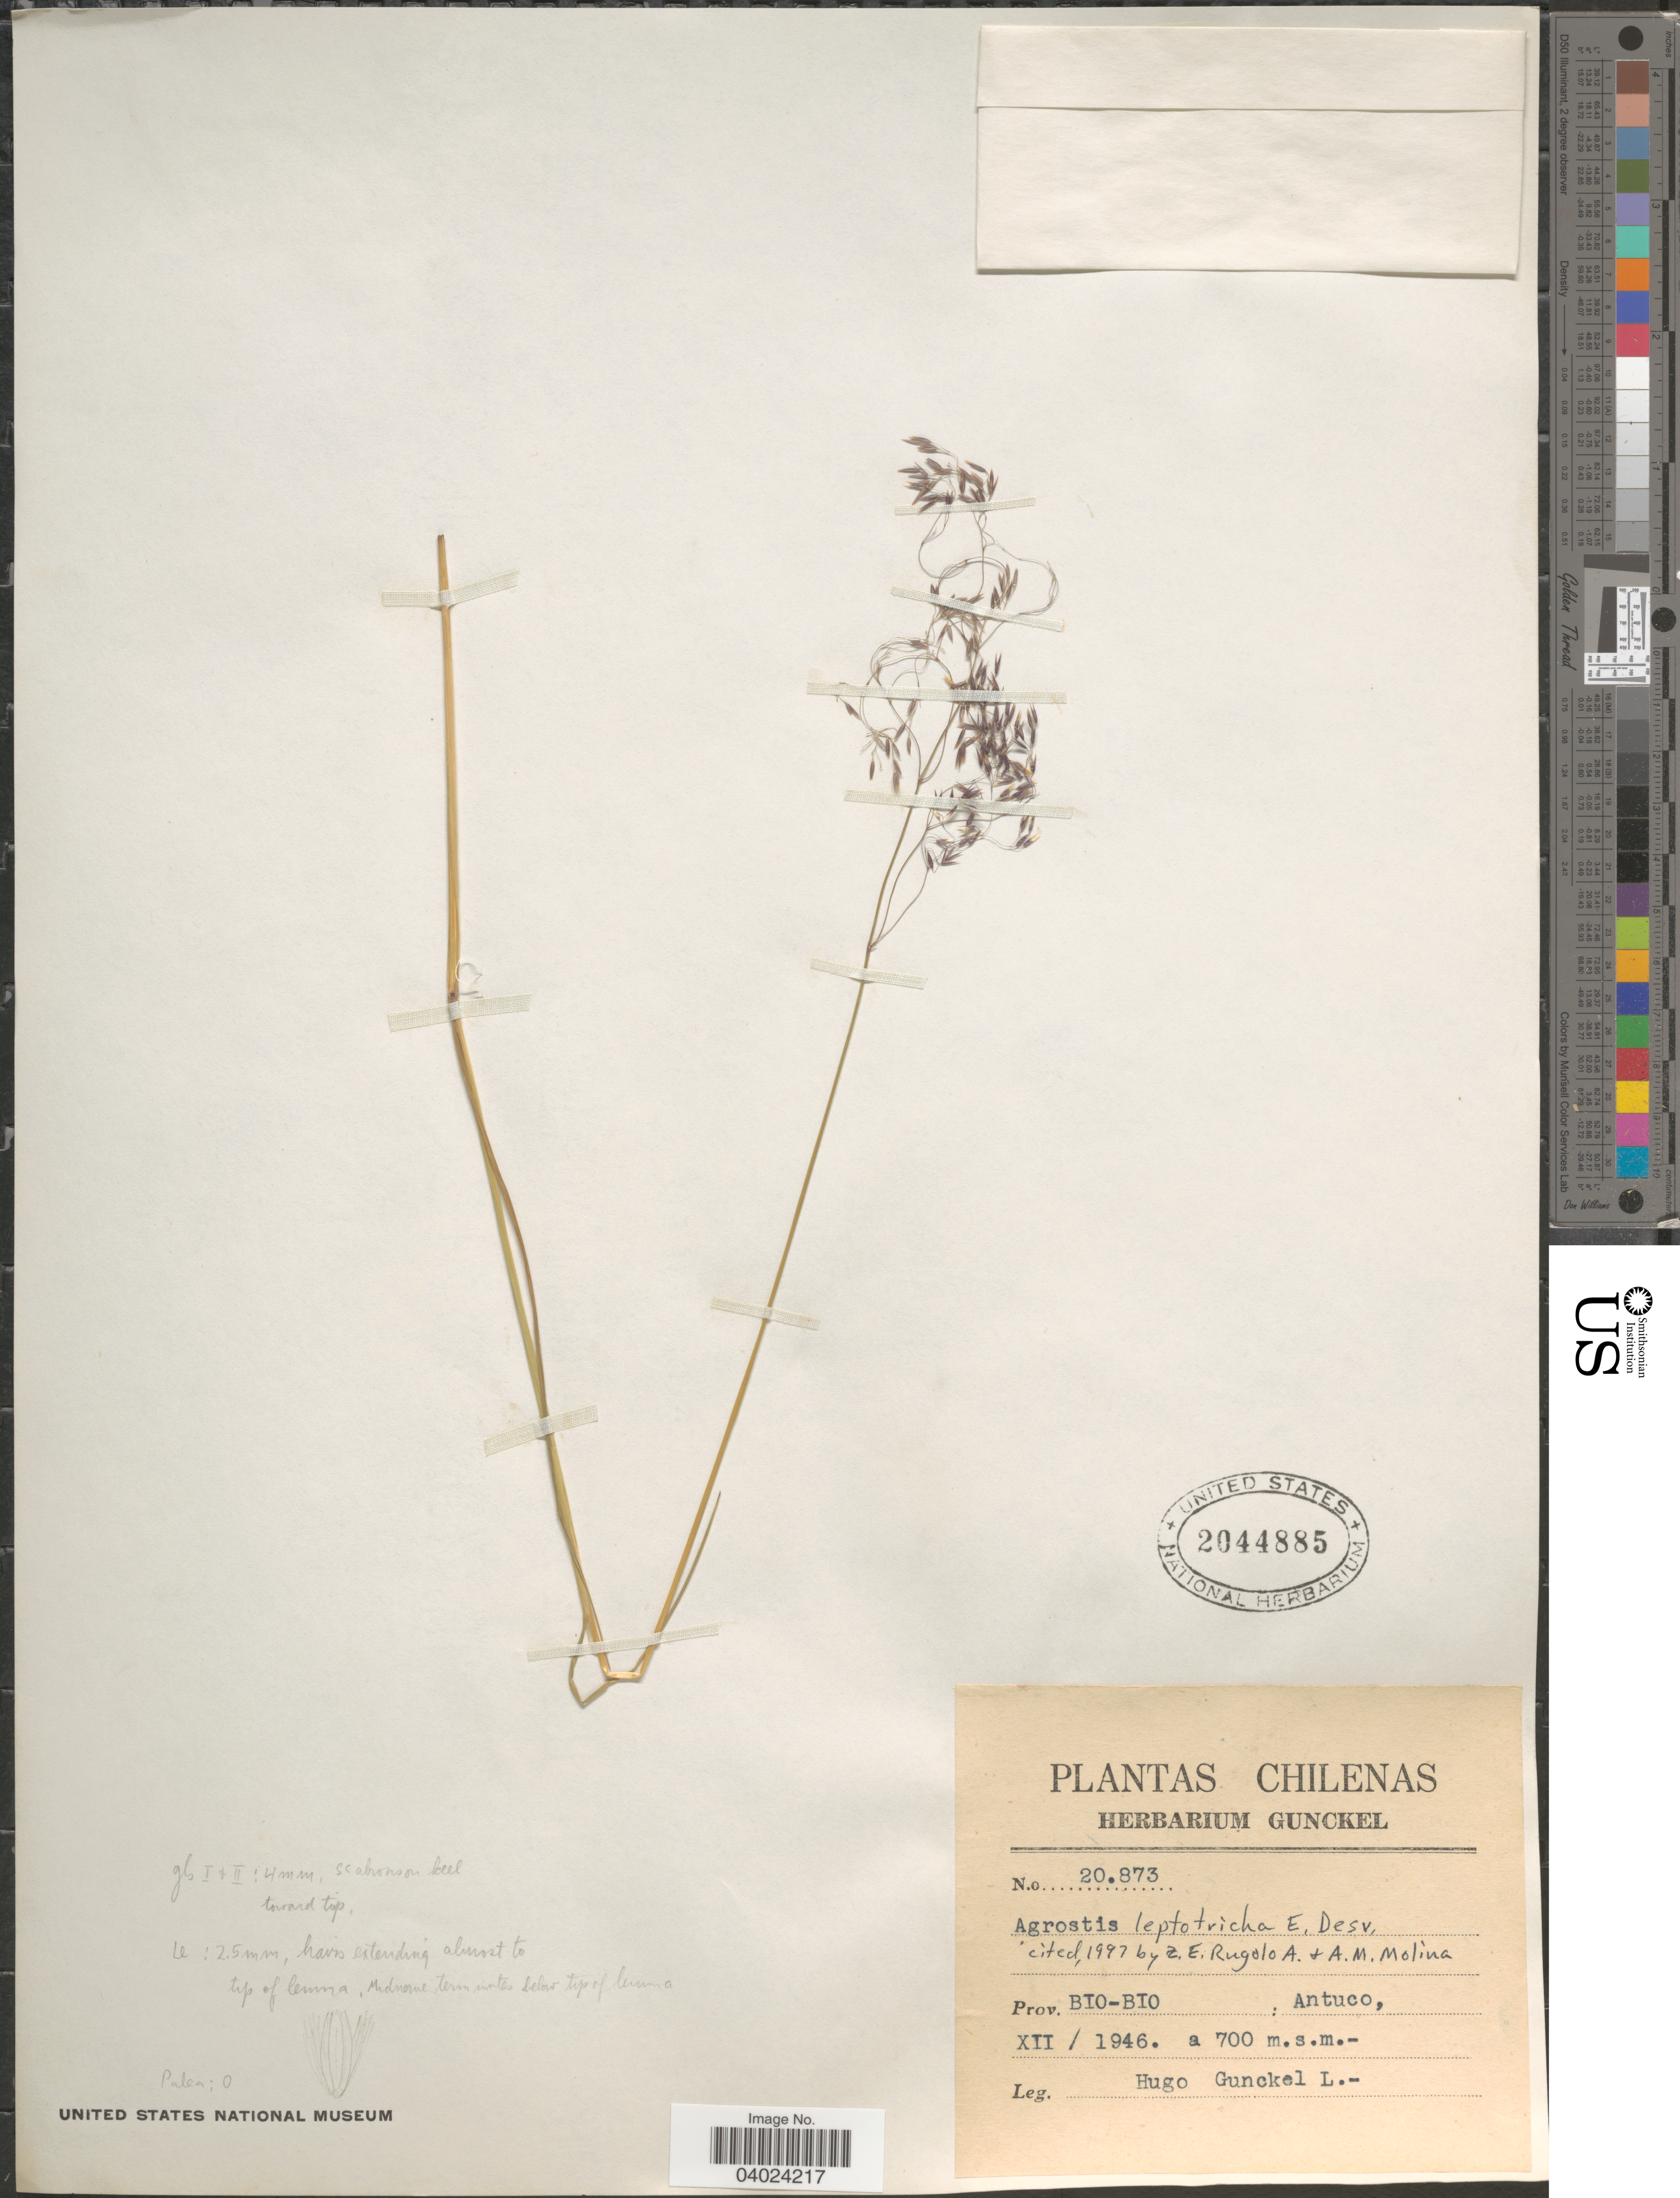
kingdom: Plantae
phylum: Tracheophyta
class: Liliopsida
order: Poales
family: Poaceae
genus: Agrostis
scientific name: Agrostis leptotricha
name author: É. Desv.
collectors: H. Gunckel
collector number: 20873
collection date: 1946-12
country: Chile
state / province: Bio-Bío (VIII)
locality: Antuco.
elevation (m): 700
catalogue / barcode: US 2044885